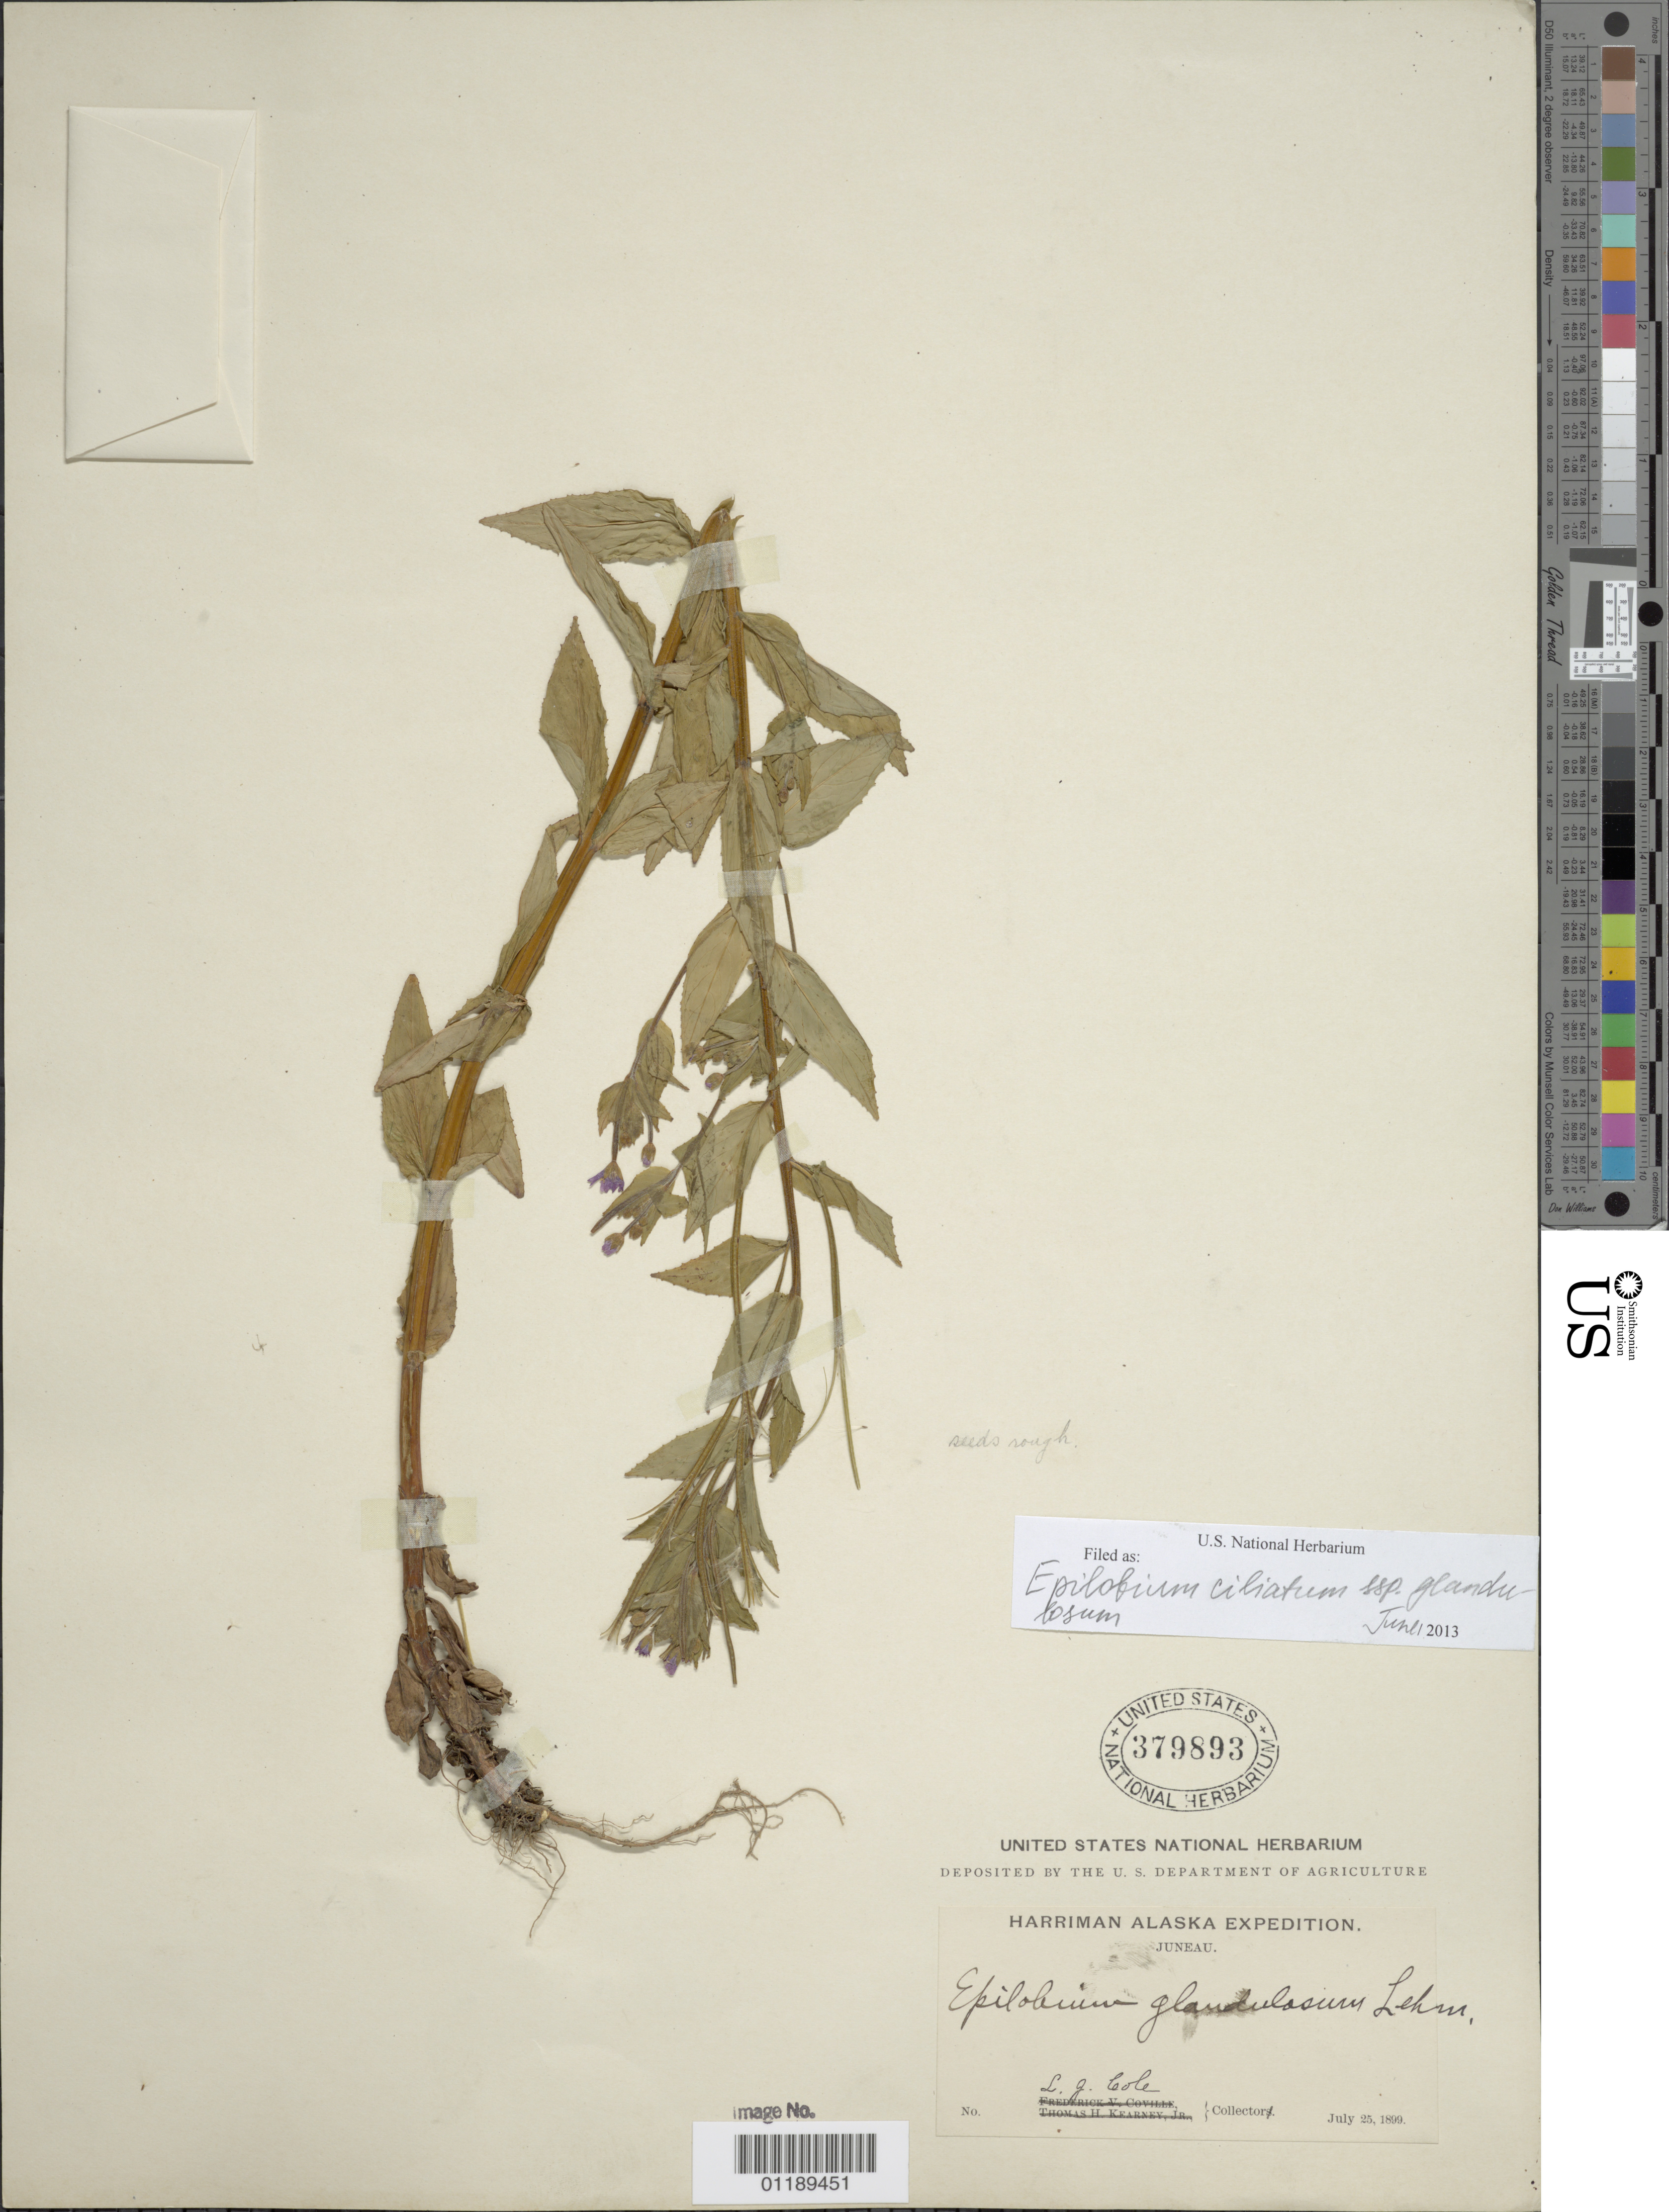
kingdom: Plantae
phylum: Tracheophyta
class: Magnoliopsida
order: Myrtales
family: Onagraceae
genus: Epilobium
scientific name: Epilobium ciliatum subsp. glandulosum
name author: (Lehm.) Hoch & P.H. Raven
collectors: L. Cole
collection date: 1899-07-25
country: United States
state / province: Alaska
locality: Juneau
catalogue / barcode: US 379893